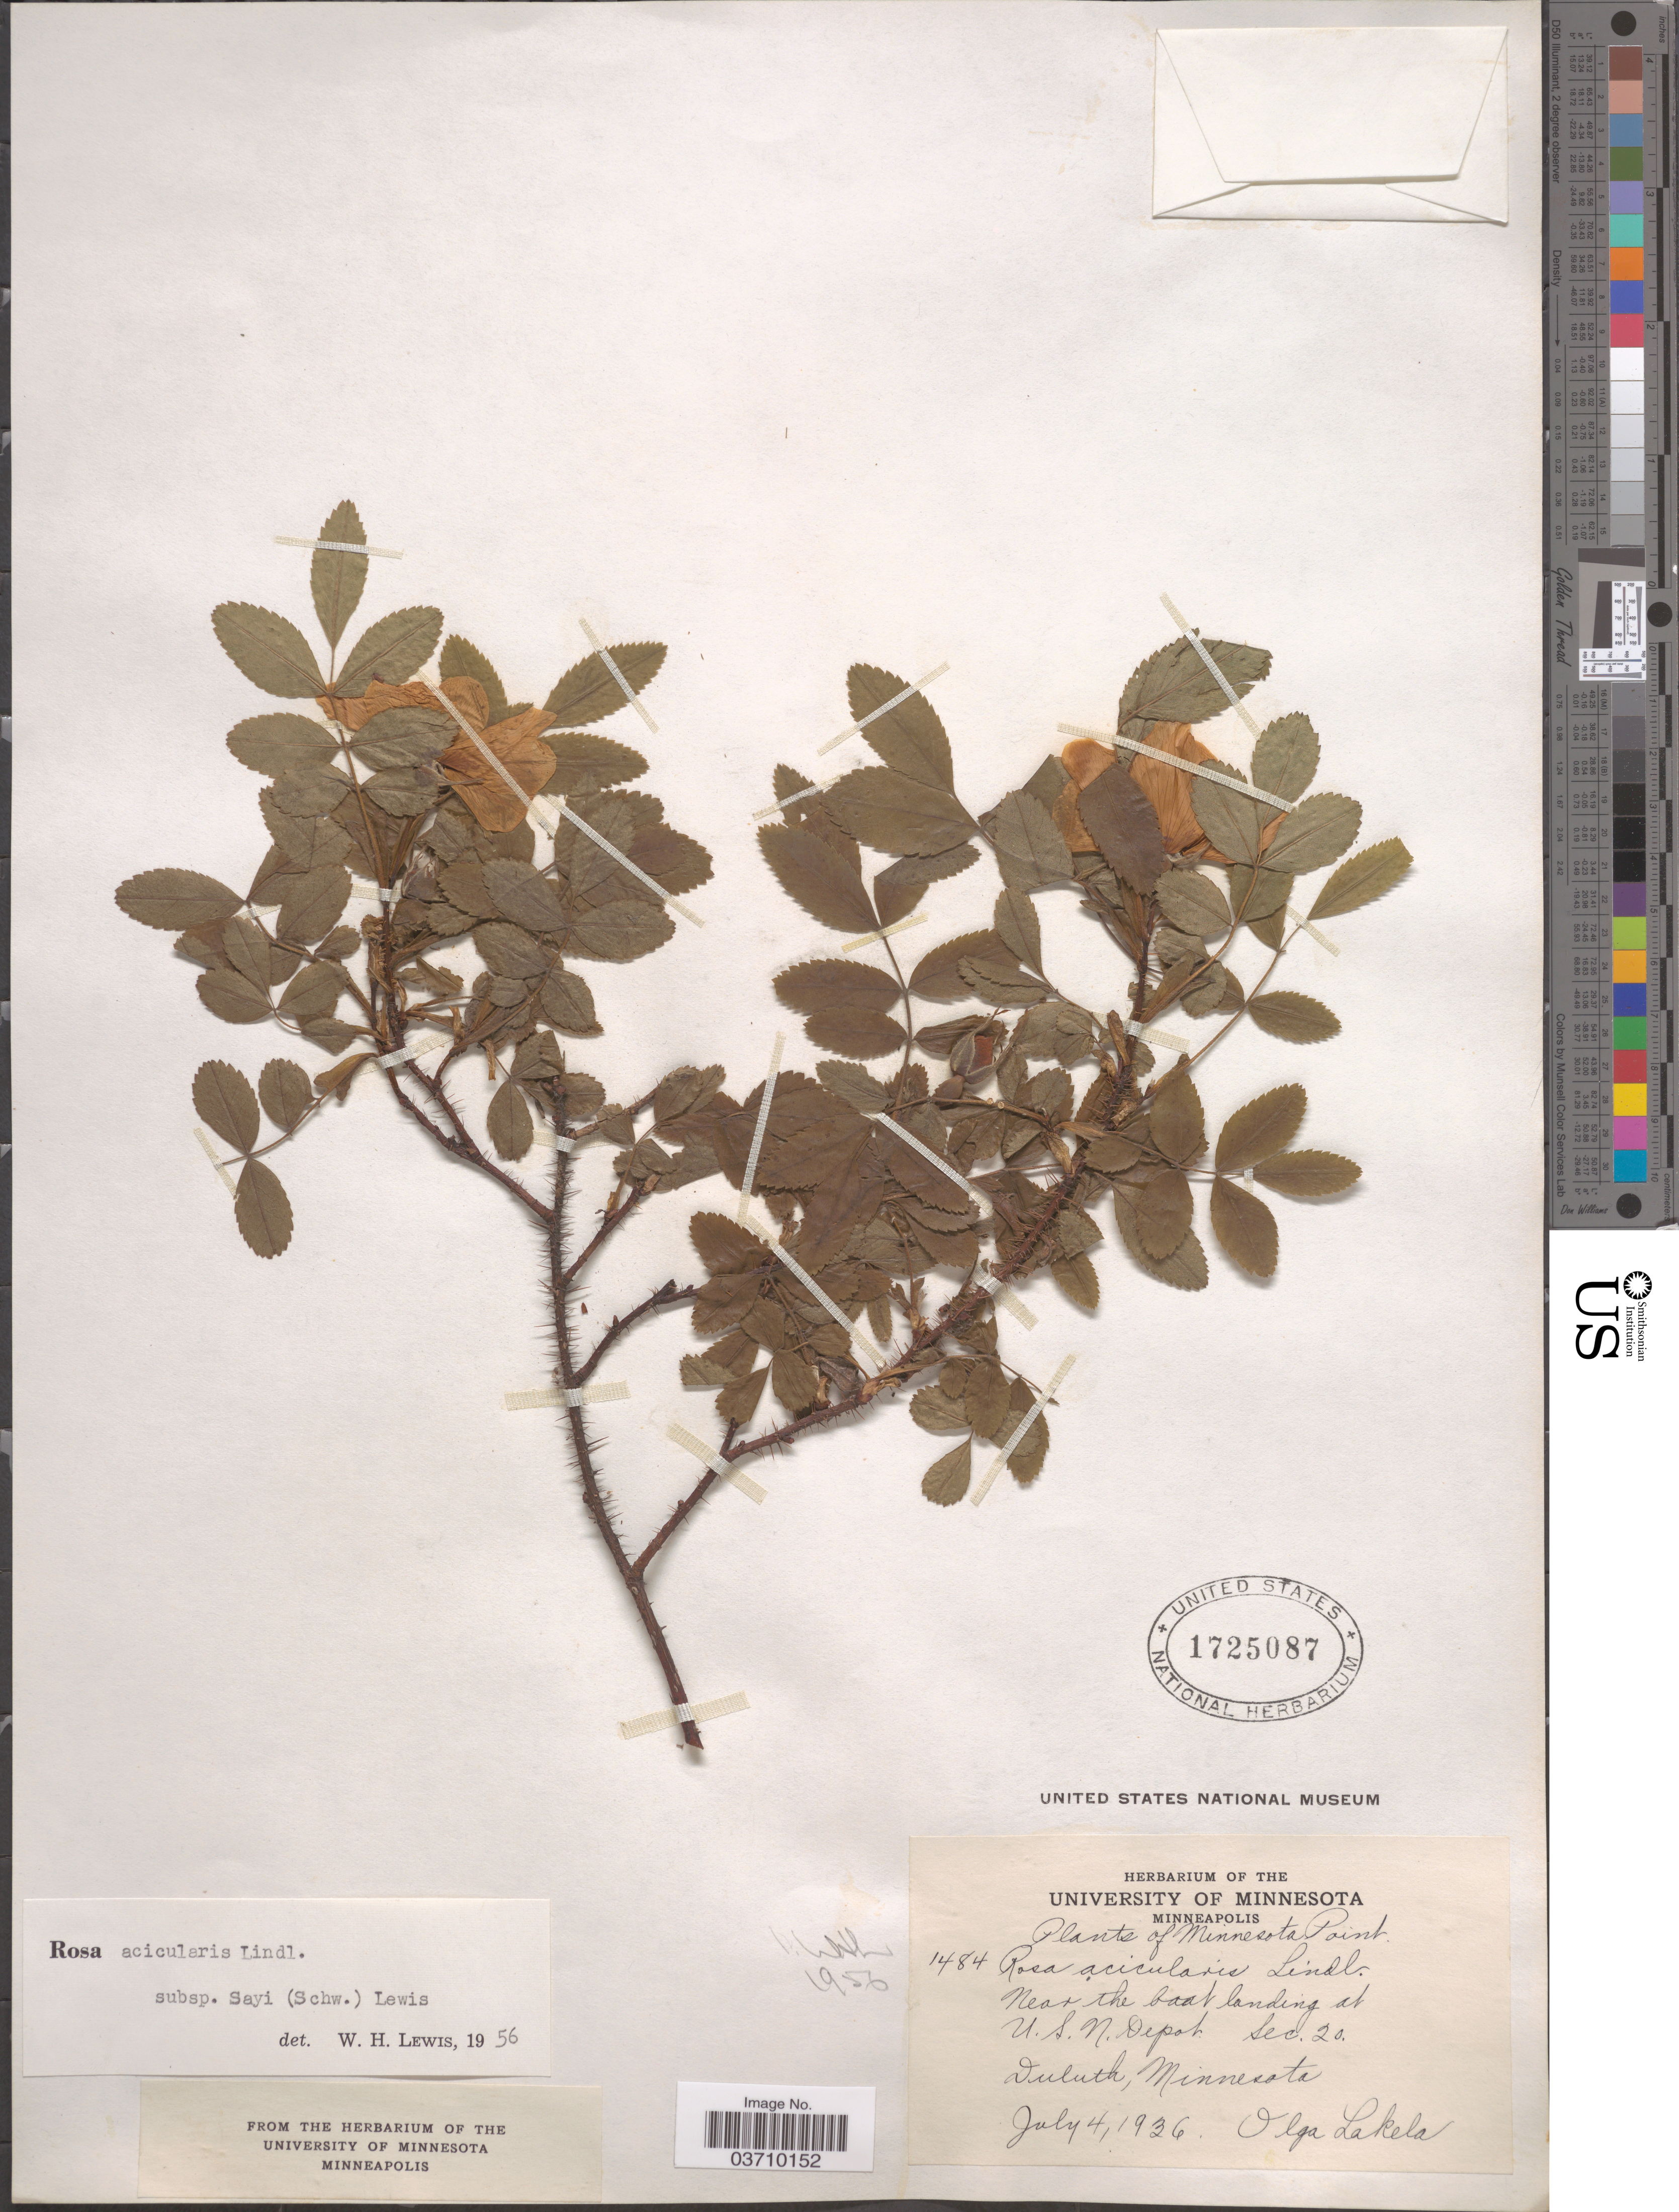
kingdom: Plantae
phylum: Tracheophyta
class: Magnoliopsida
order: Rosales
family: Rosaceae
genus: Rosa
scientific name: Rosa acicularis var. sayi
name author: (Schwein.) Rehder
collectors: O. K. Lakela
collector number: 1484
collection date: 1936-07-04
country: United States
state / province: Minnesota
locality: Minnesota Point. Near the boat landing at U. S. N. Depot. Sec. 20. Duluth.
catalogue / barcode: US 1725087